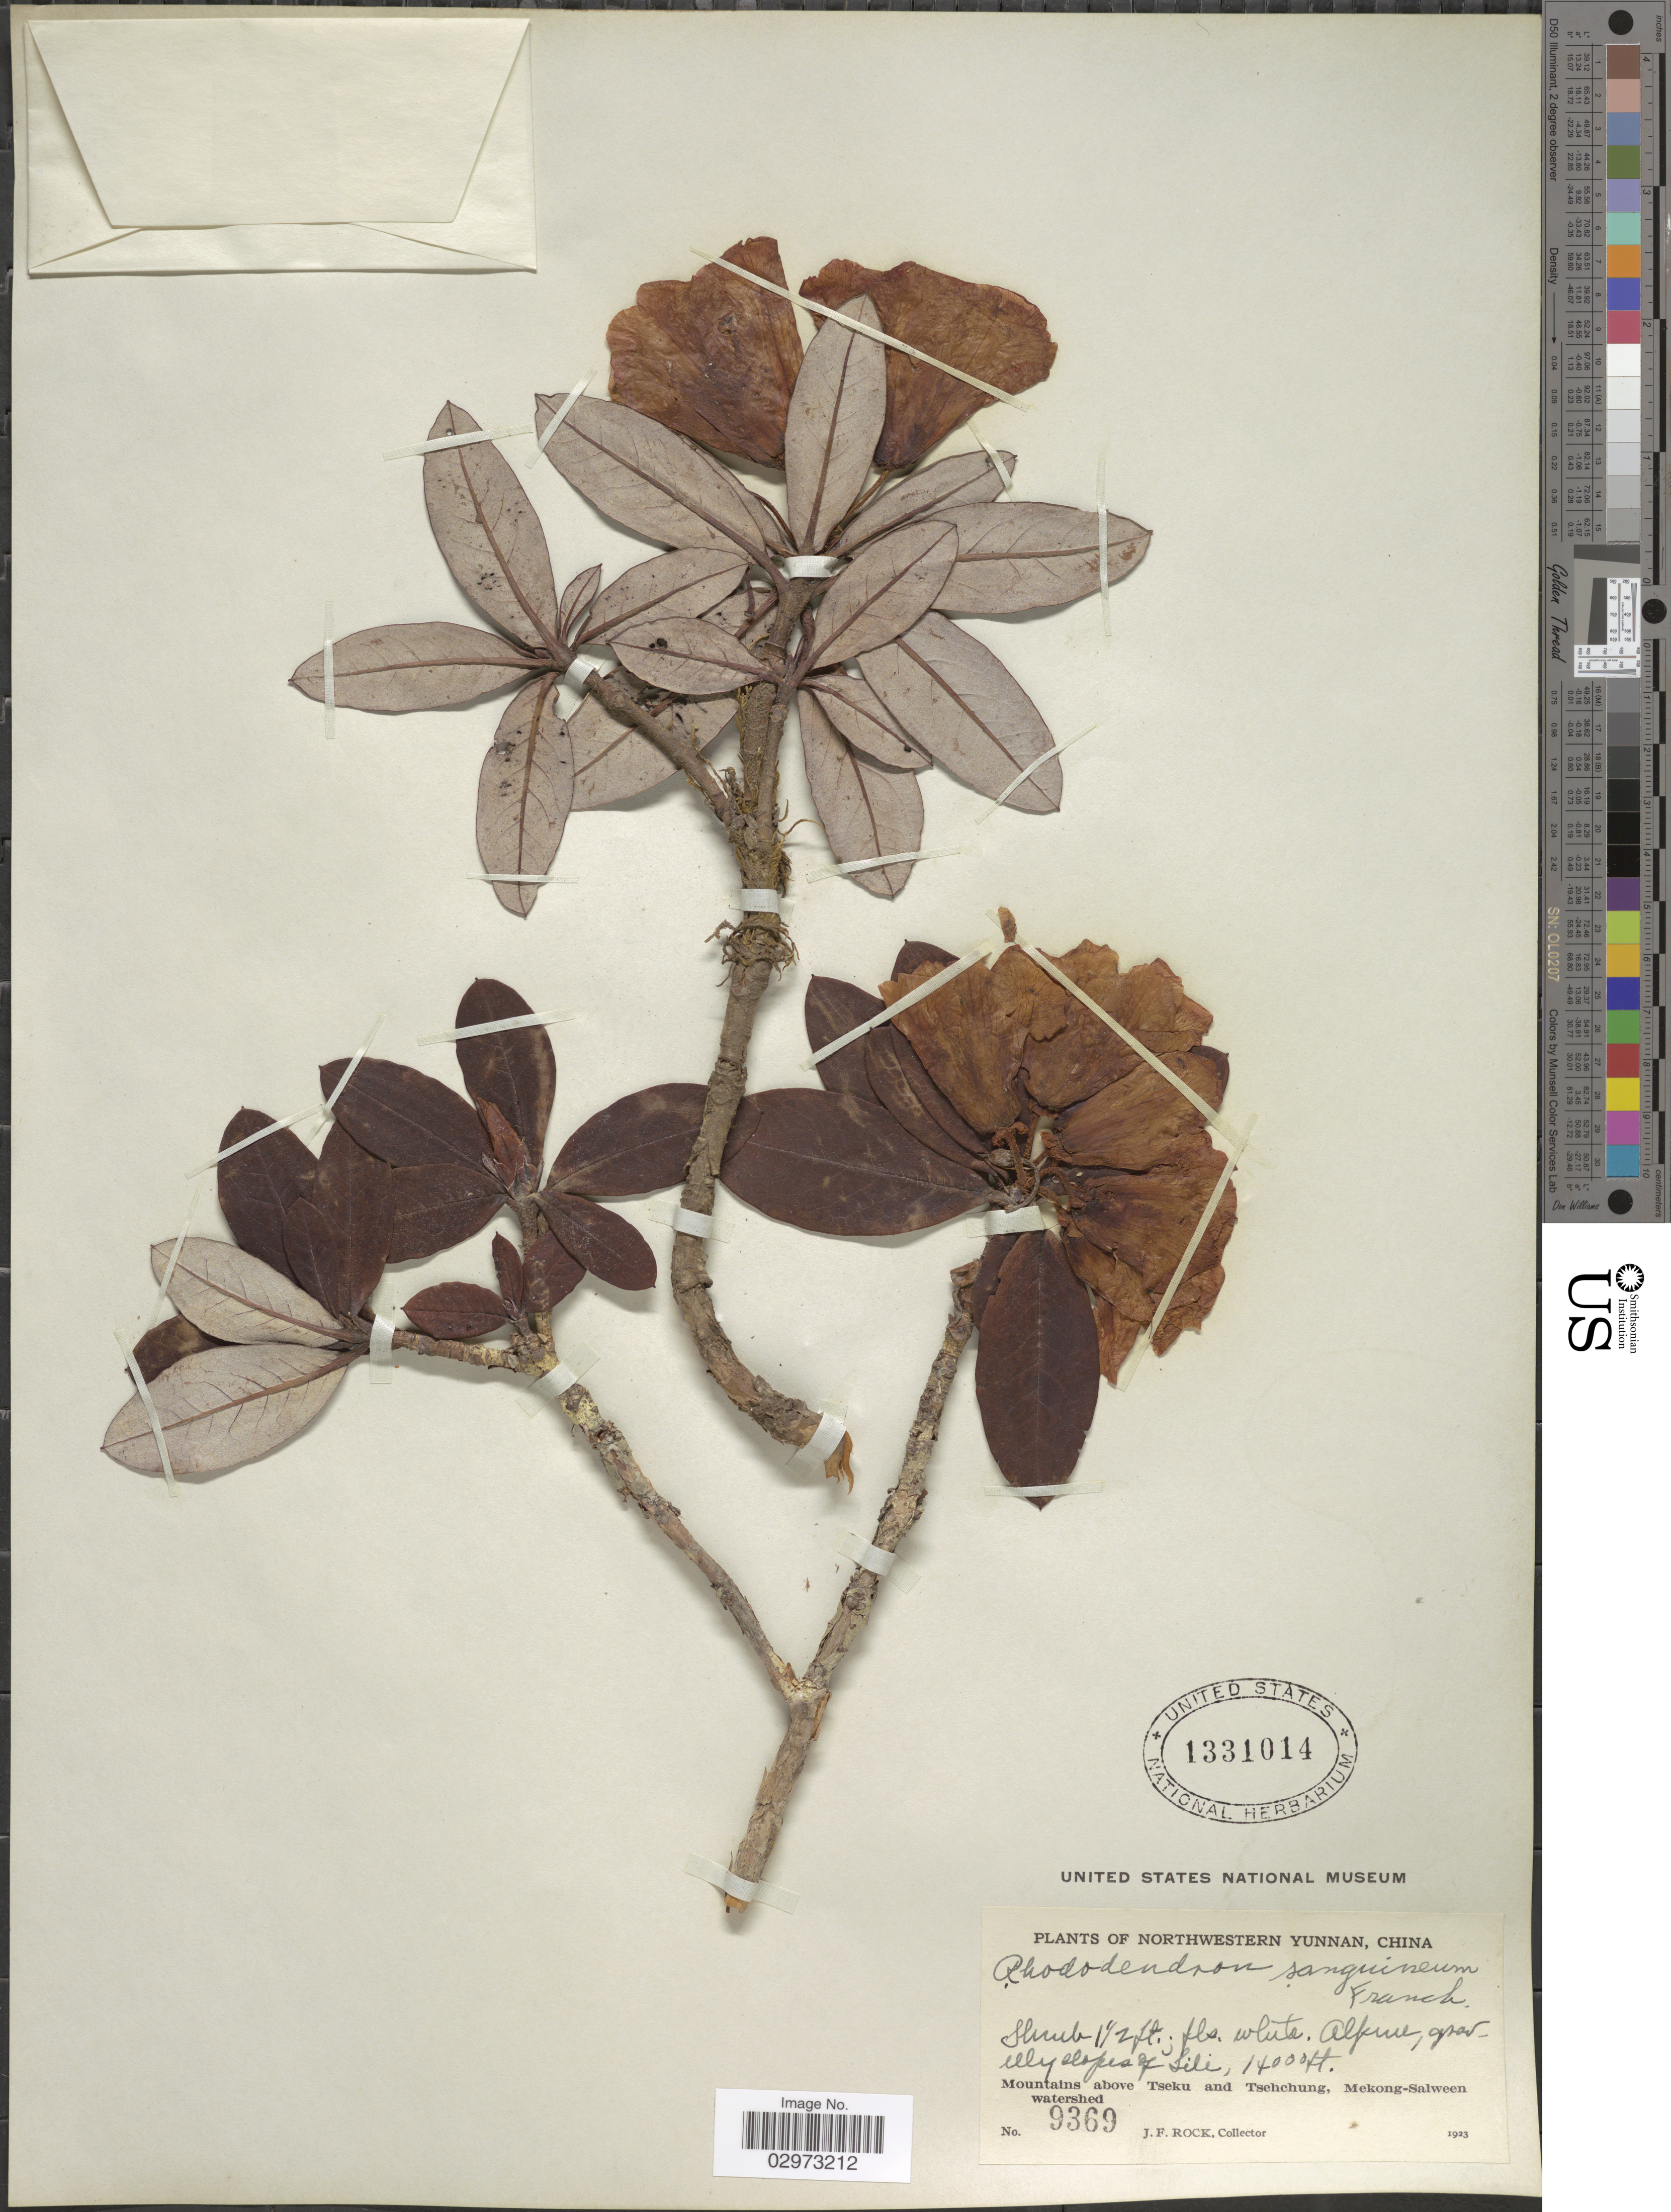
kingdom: Plantae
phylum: Tracheophyta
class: Magnoliopsida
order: Ericales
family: Ericaceae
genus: Rhododendron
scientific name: Rhododendron sanguineum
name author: Franch.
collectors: J. Rock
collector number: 9369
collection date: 1923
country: China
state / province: Yunnan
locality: Northwestern Yunnan. Slopes of Sili. Mountains above Tseku and Tsehchung, Mekong-Salween watershed.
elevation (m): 4267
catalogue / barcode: US 1331014